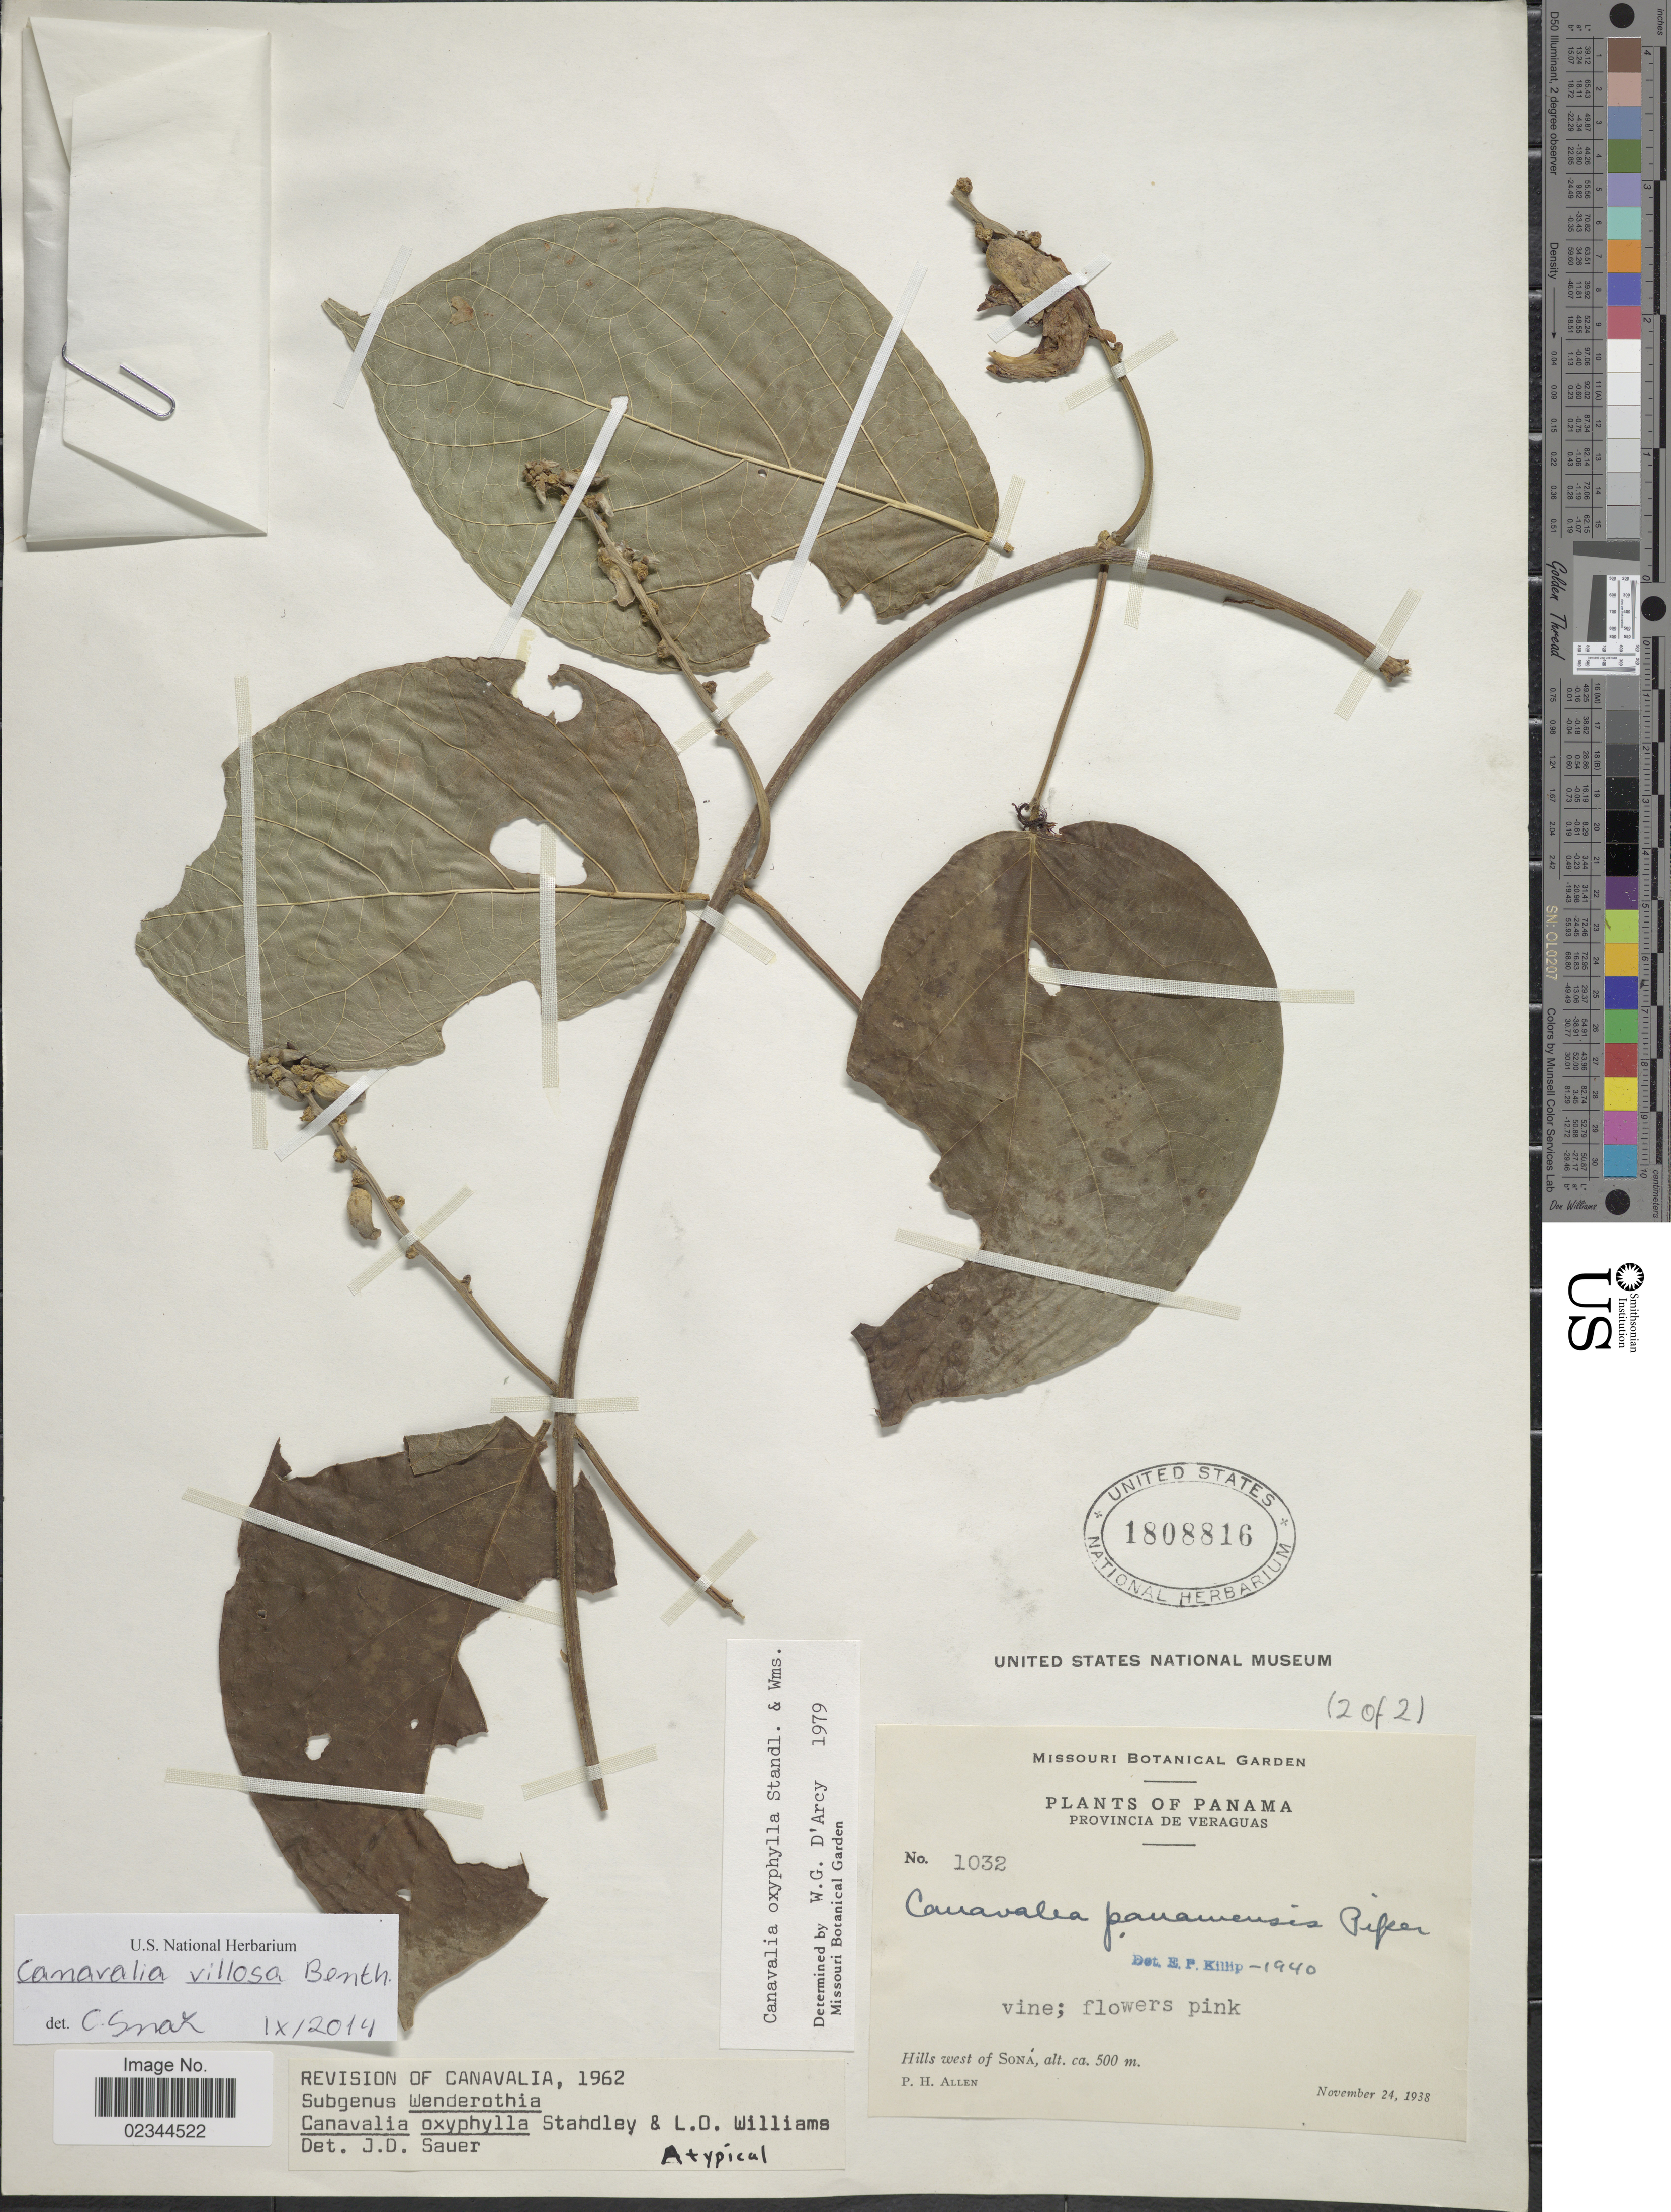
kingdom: Plantae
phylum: Tracheophyta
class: Magnoliopsida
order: Fabales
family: Fabaceae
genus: Canavalia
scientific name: Canavalia villosa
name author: Benth.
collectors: P. H. Allen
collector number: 1032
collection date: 1938-11-24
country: Panama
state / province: Veraguas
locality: Hills west of Sona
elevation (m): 500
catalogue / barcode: US 1808816